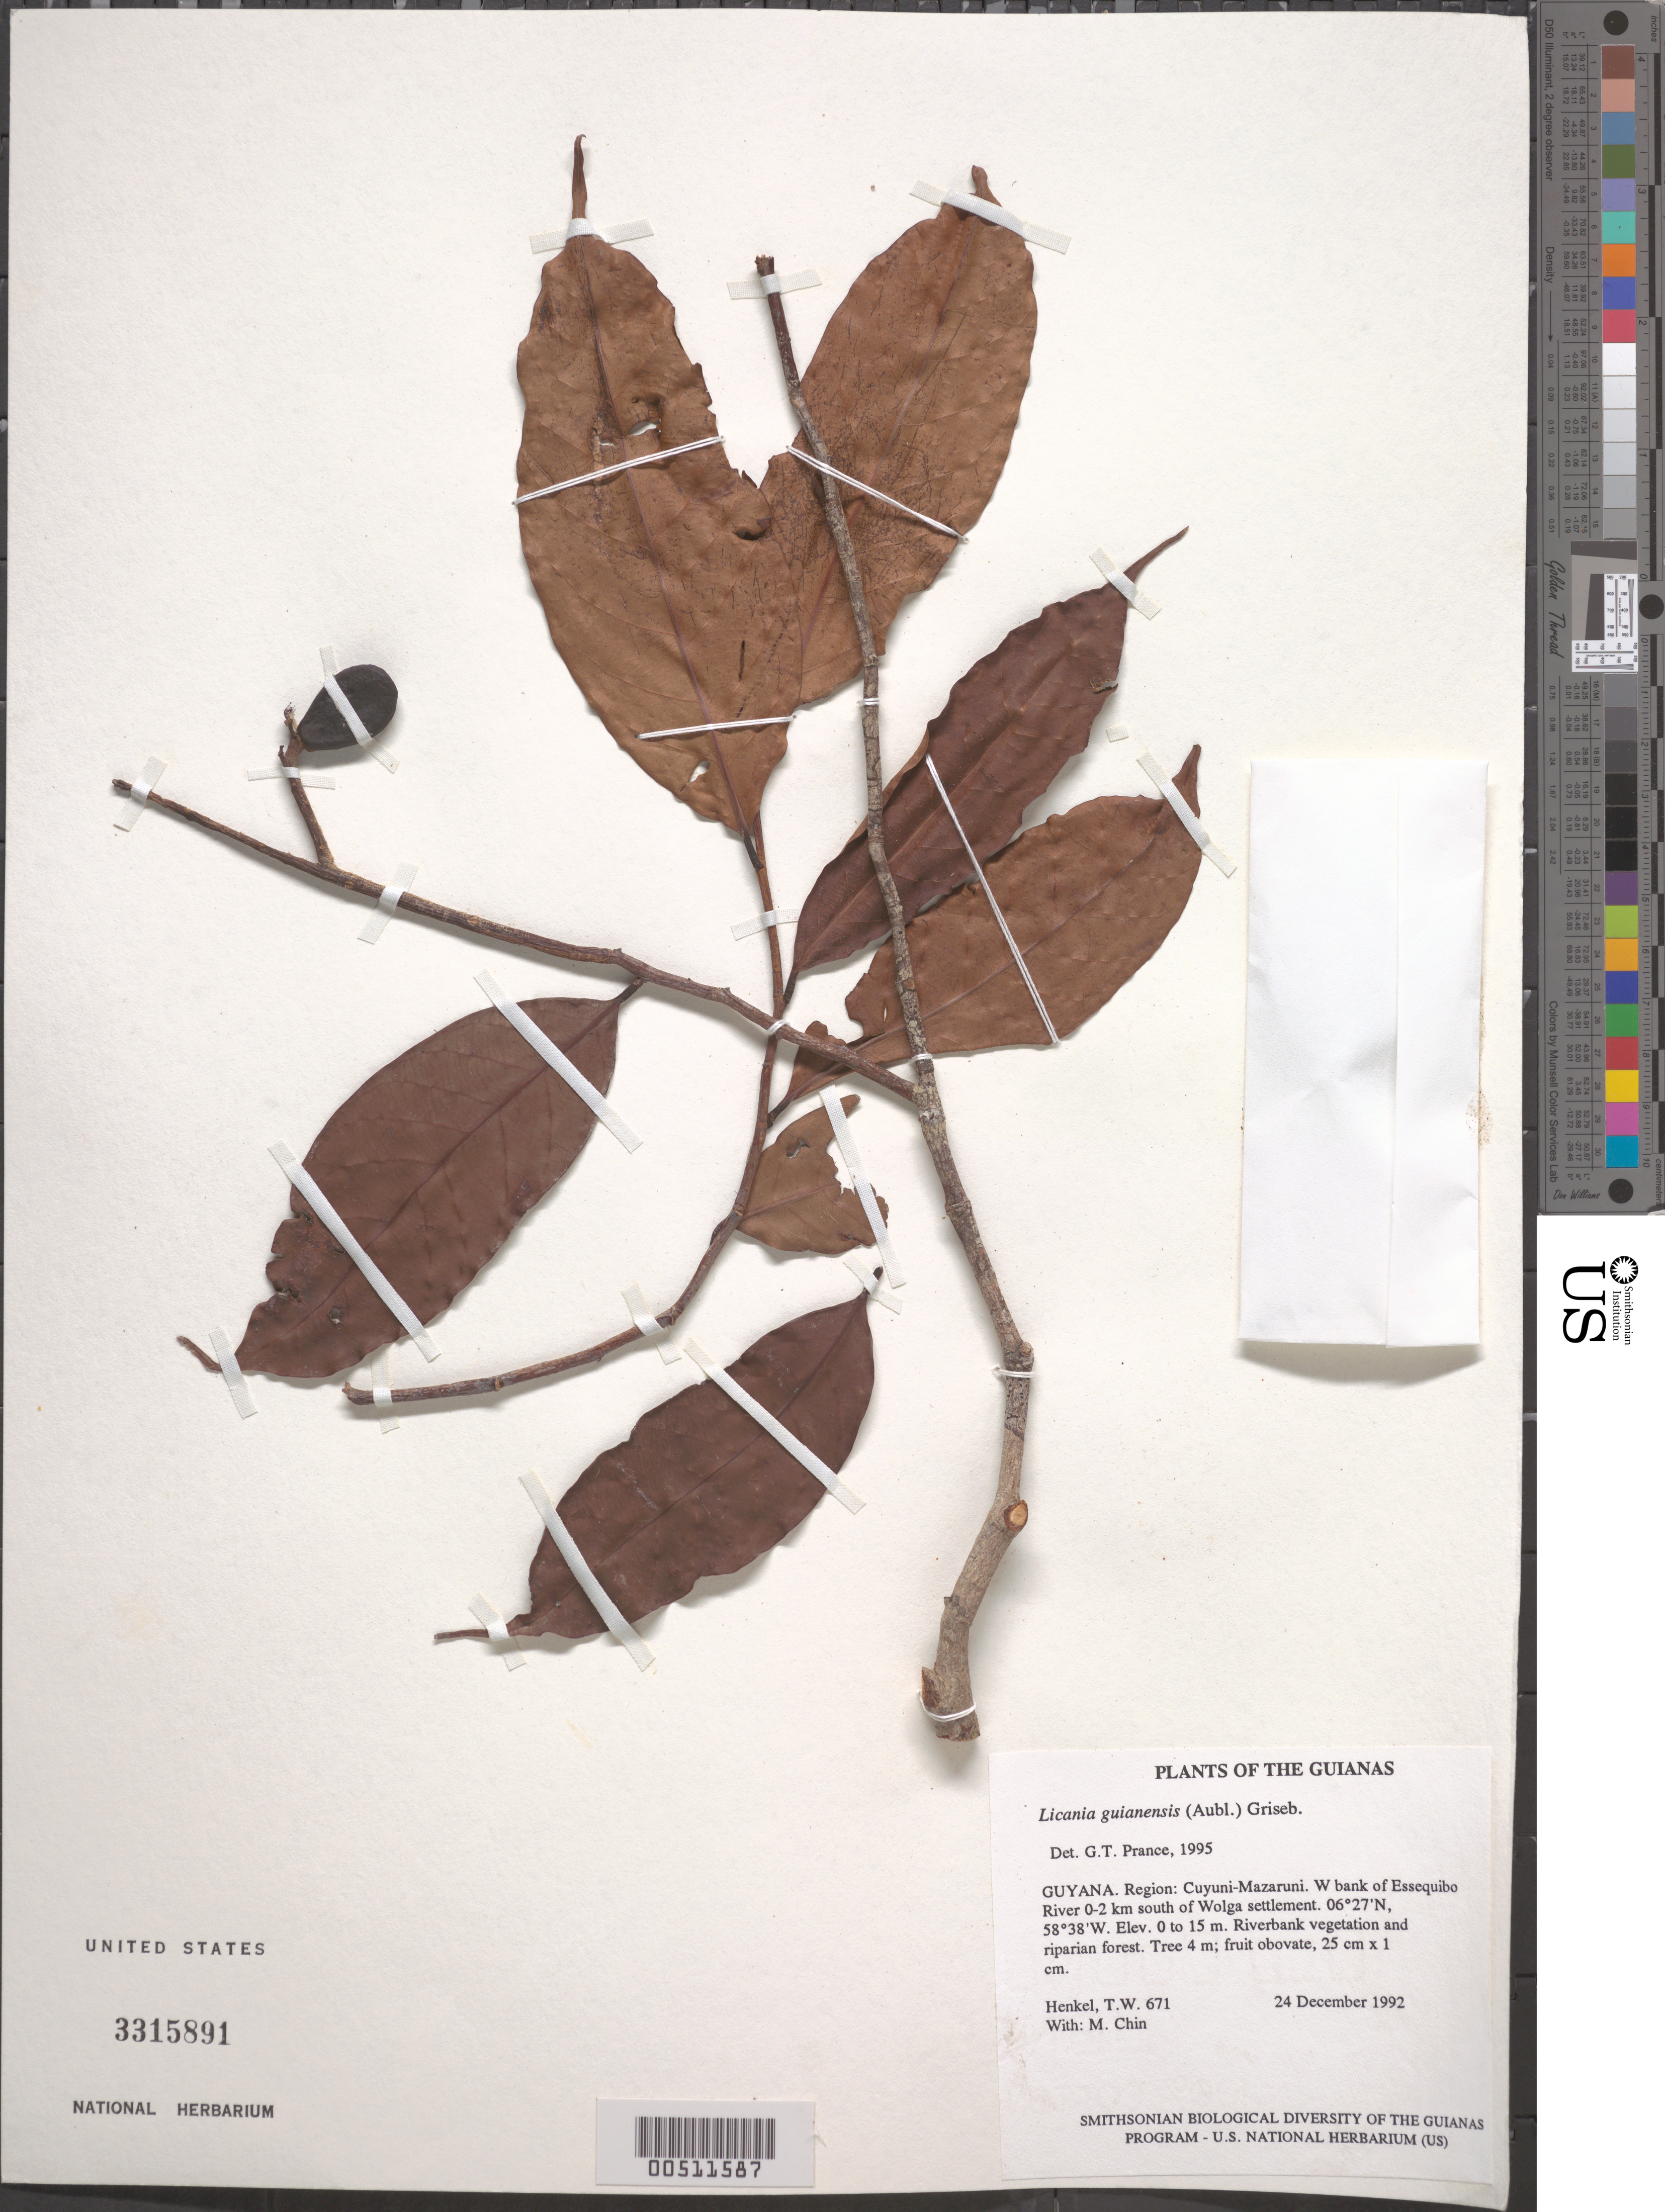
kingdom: Plantae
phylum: Tracheophyta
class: Magnoliopsida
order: Malpighiales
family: Chrysobalanaceae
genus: Moquilea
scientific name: Moquilea guianensis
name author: Aubl.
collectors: T. Henkel & M. Chin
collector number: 671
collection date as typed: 24 December 1992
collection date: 1992-12-24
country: Guyana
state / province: Cuyuni-Mazaruni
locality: W bank of Essequibo River 0-2 km south of Wolga settlement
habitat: Riverbank vegetation and riparian forest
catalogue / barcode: US 3315891